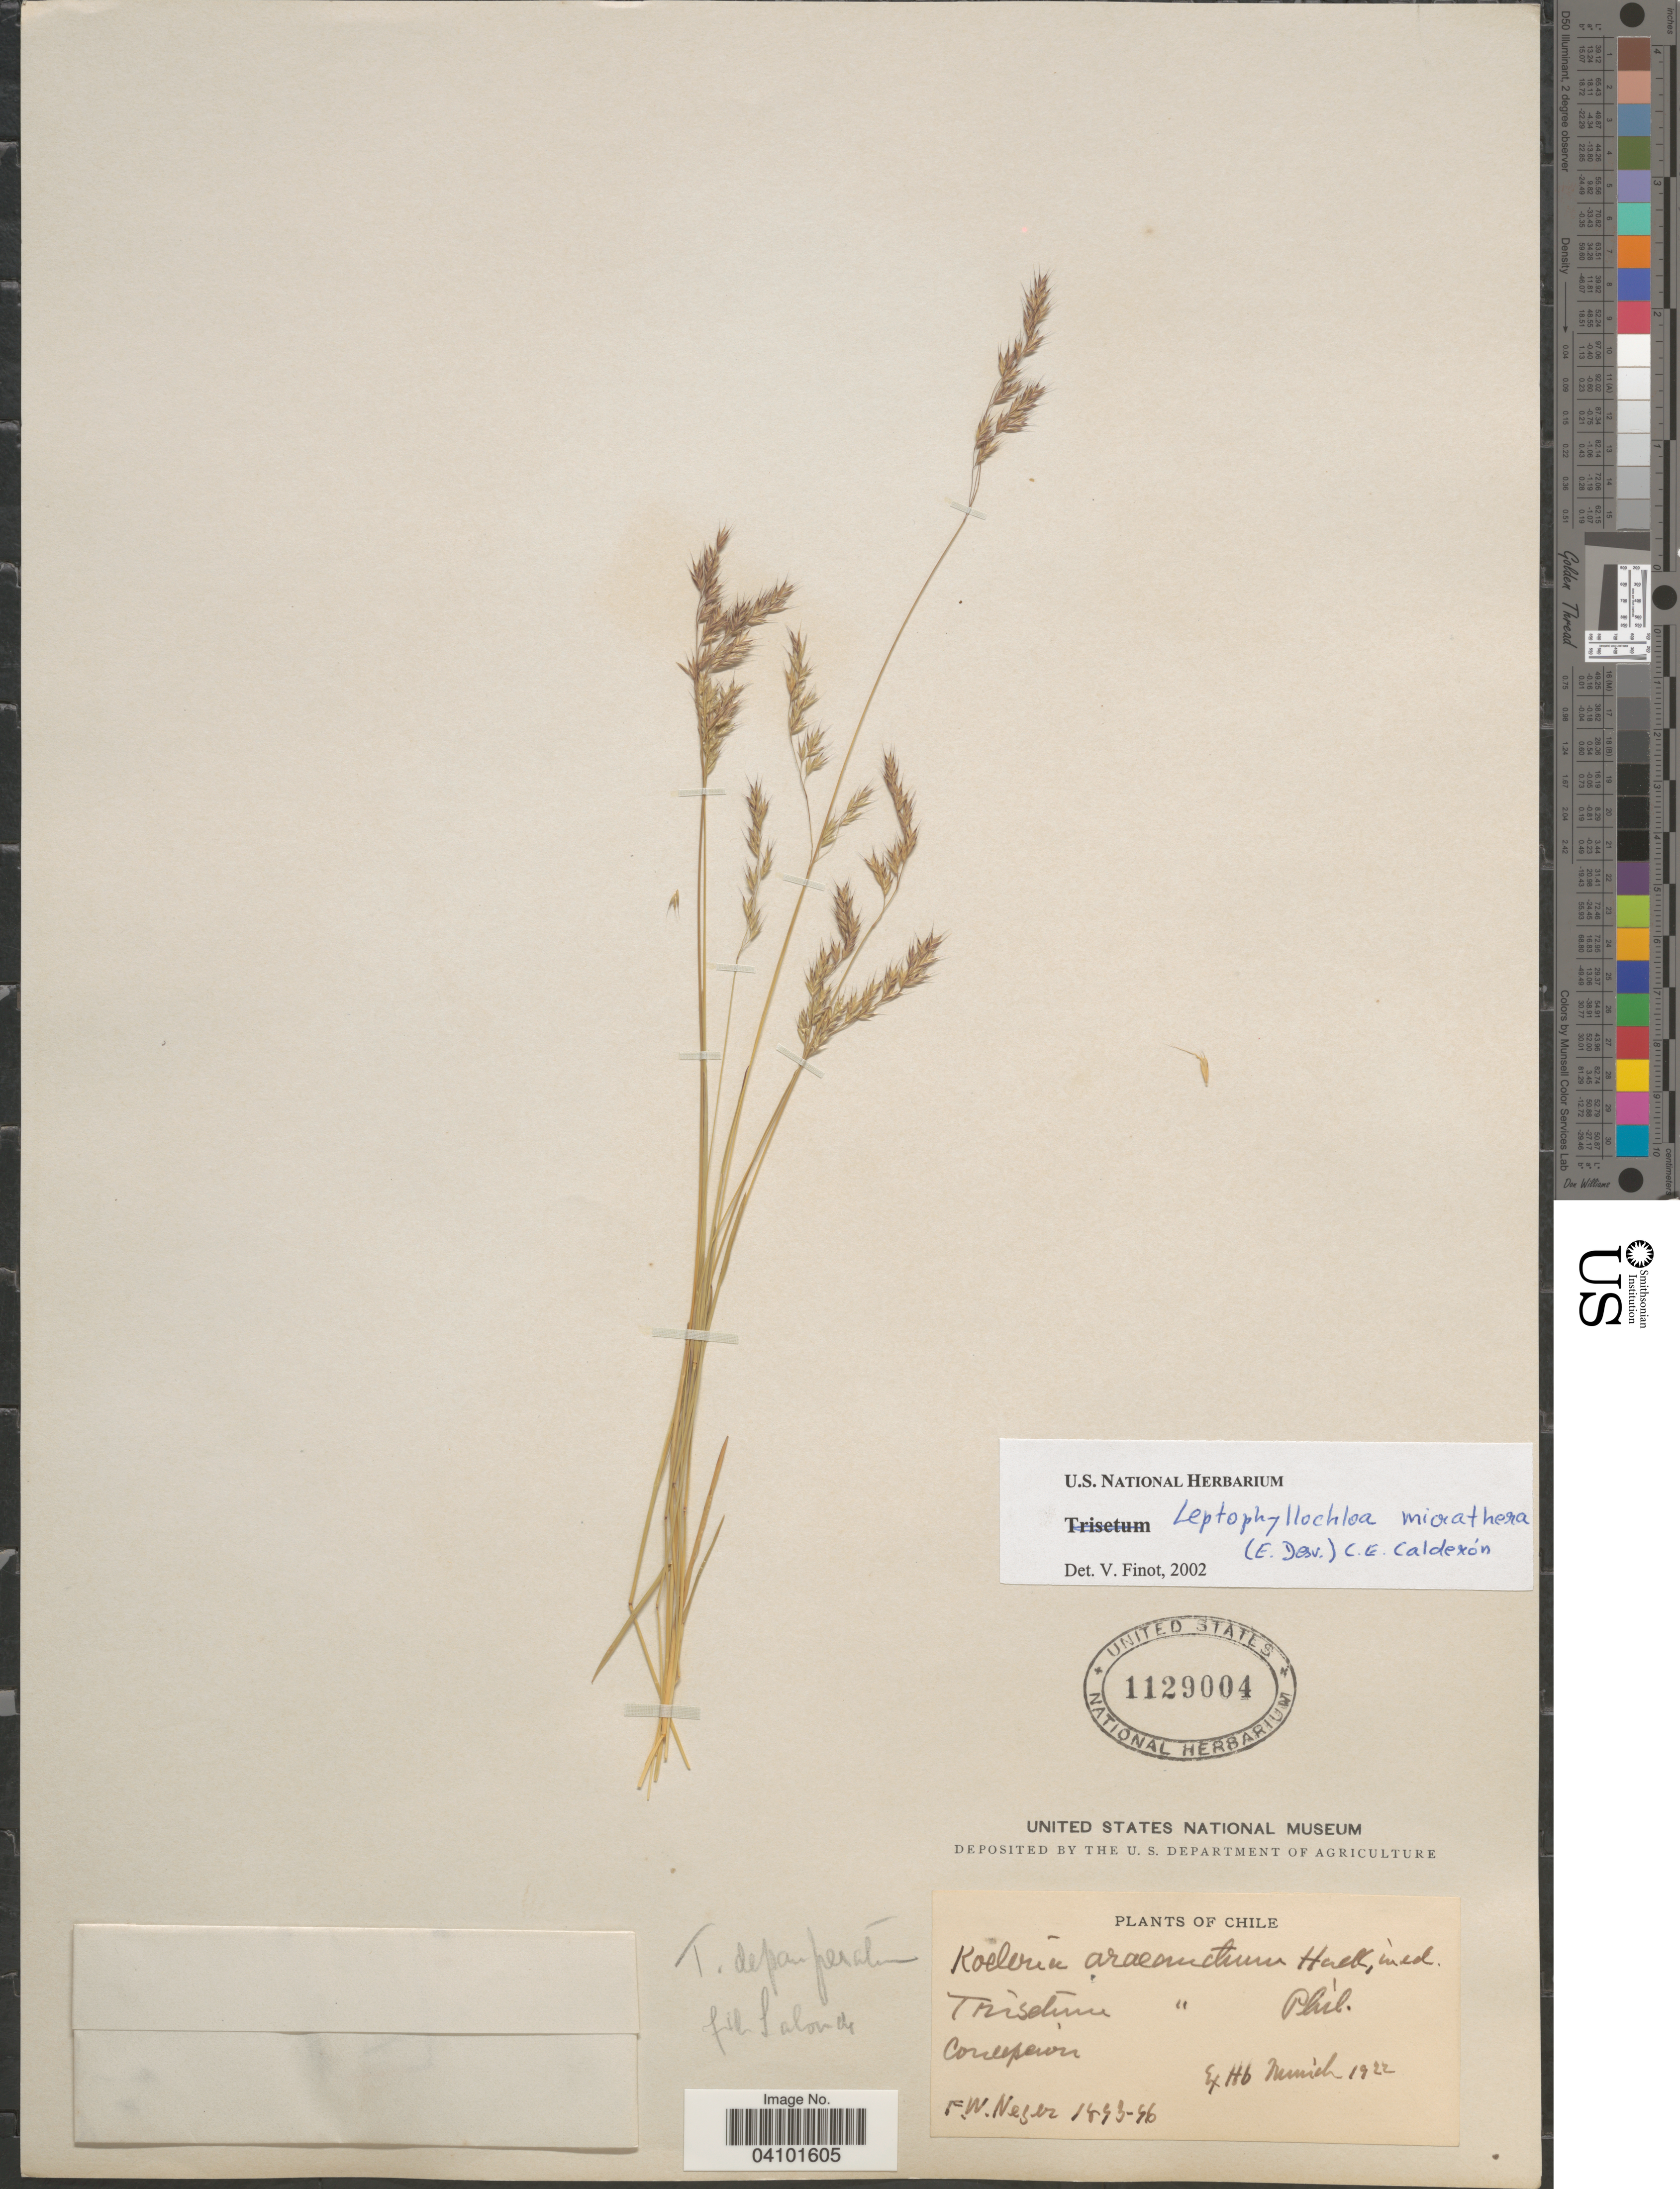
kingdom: Plantae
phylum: Tracheophyta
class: Liliopsida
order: Poales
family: Poaceae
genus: Cinnagrostis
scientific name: Cinnagrostis micrathera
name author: (É. Desv.) P.M. Peterson et al.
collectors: F. Neger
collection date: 1843/1846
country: Chile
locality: Concepcion.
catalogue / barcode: US 1129004